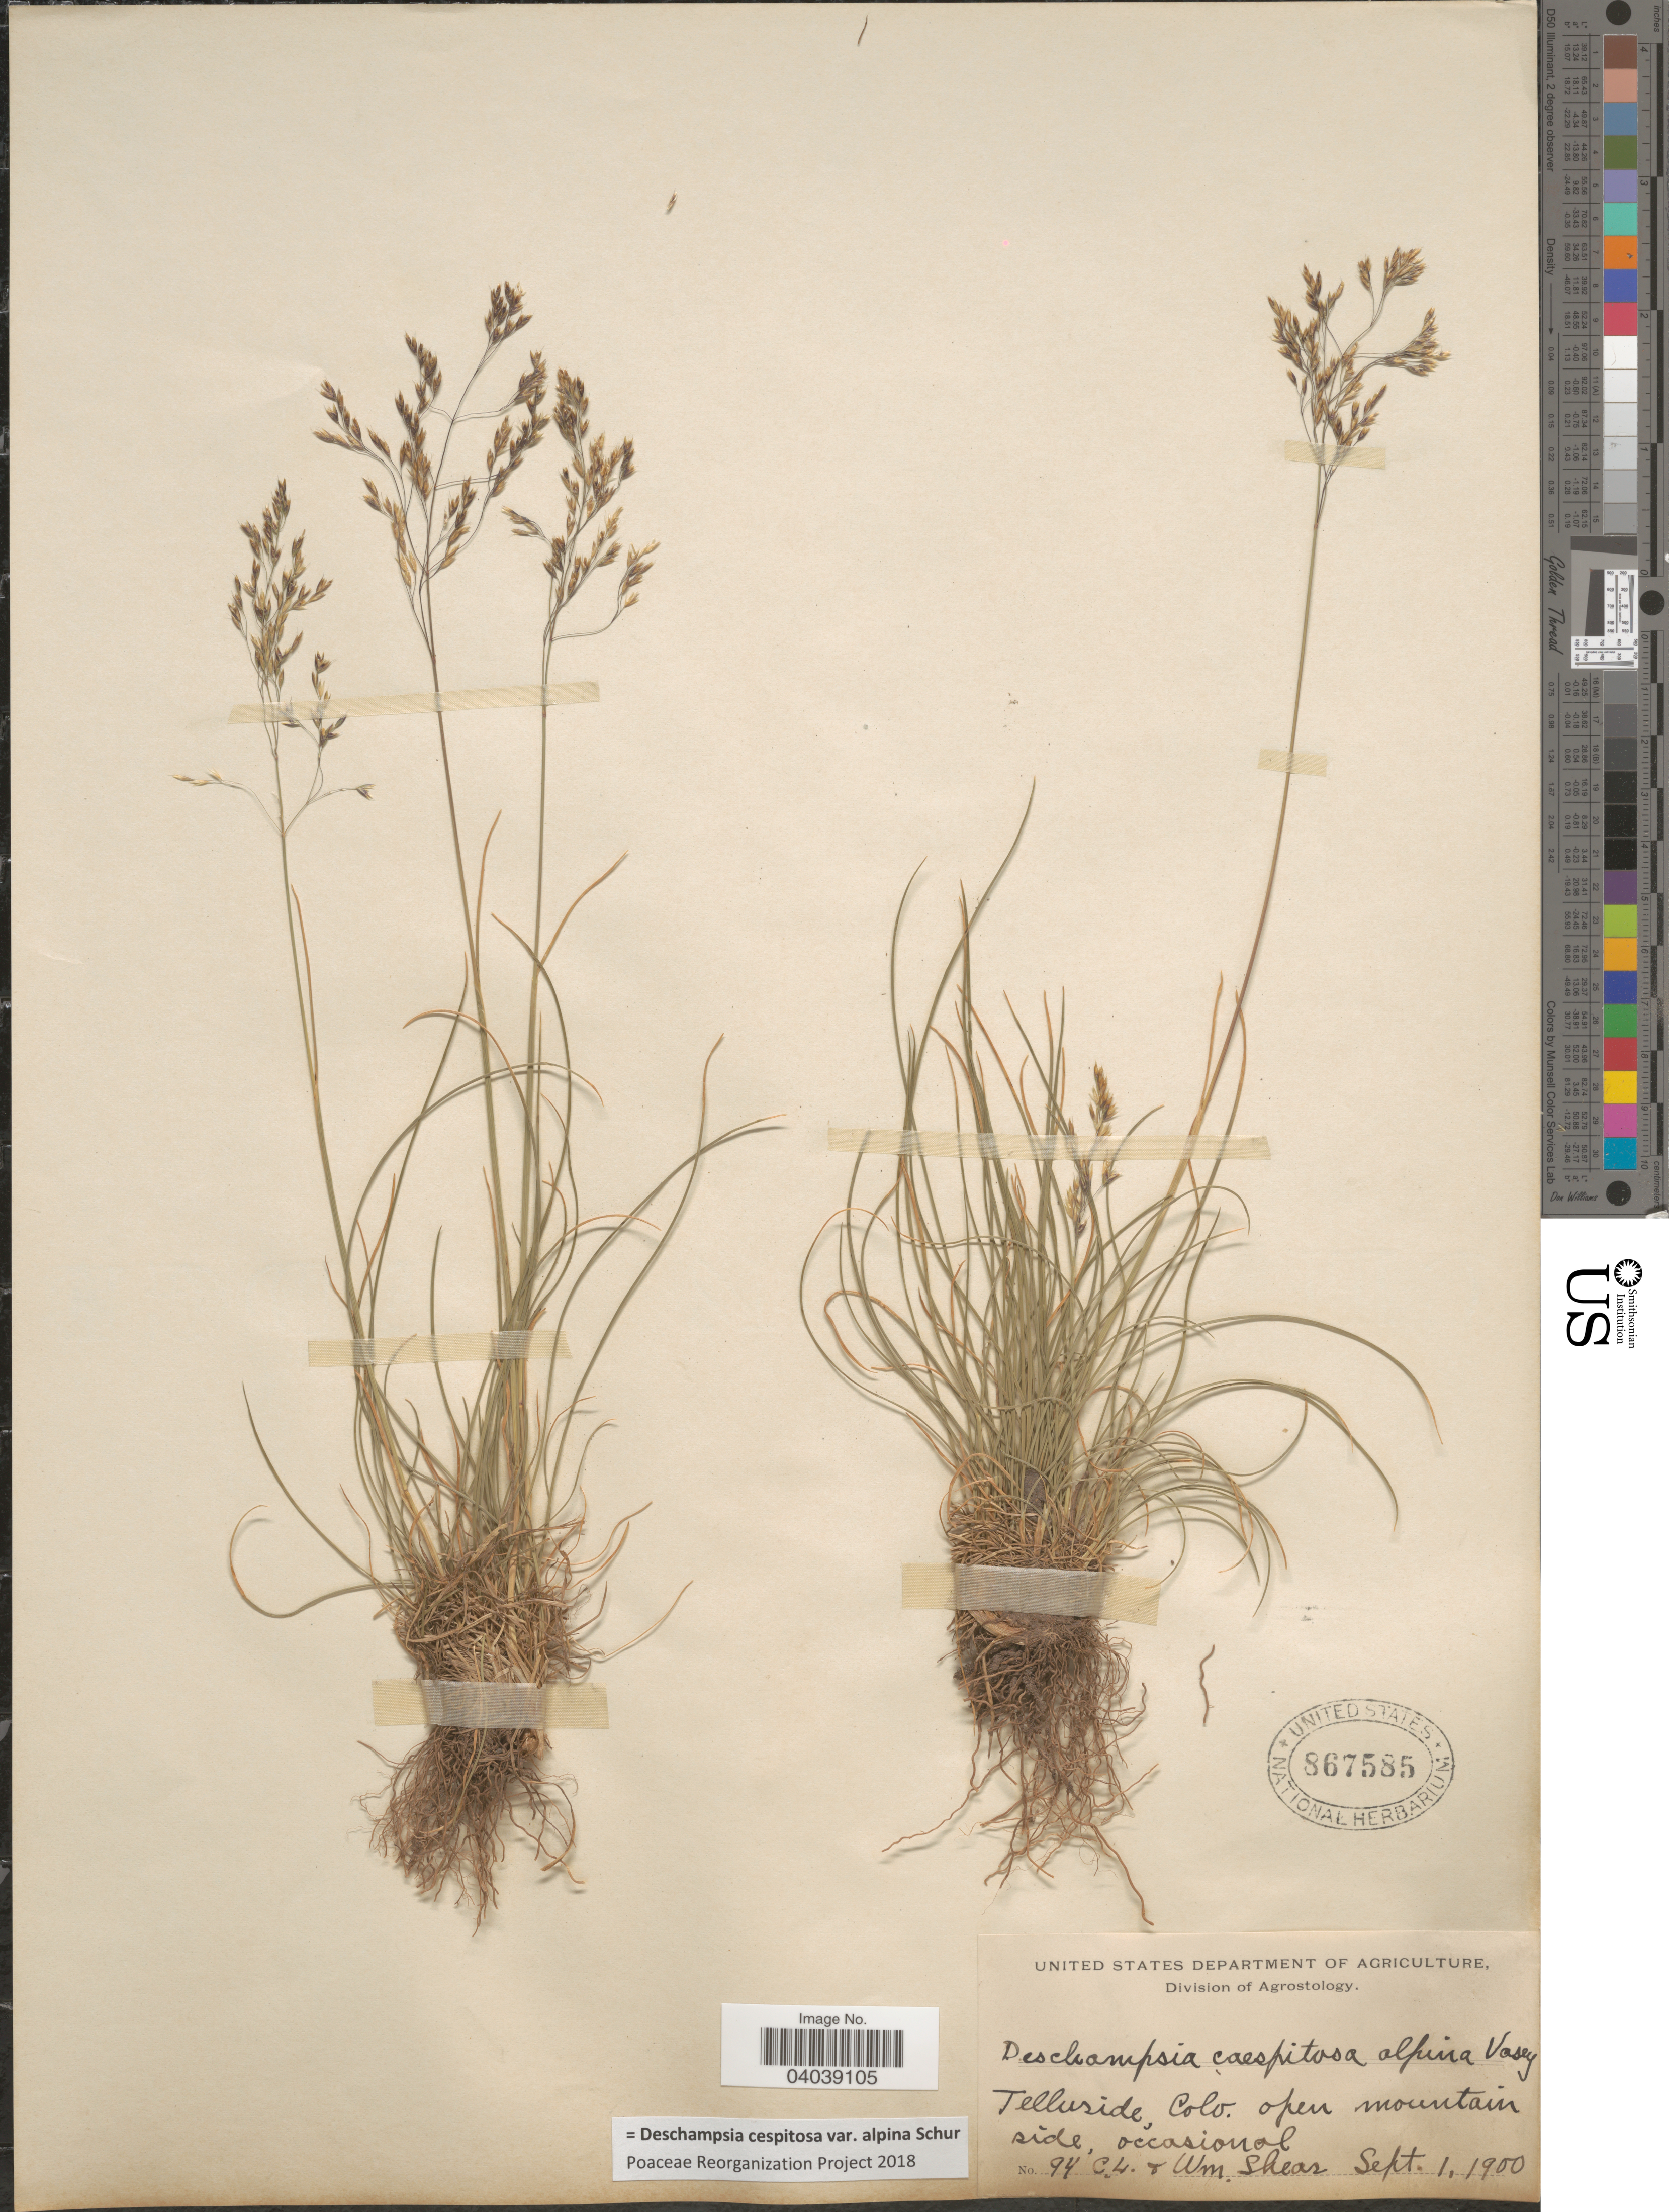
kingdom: Plantae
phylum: Tracheophyta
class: Liliopsida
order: Poales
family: Poaceae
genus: Deschampsia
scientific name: Deschampsia cespitosa var. alpina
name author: Vasey ex W.J. Beal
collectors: C. L. Shear & W. Shear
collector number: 94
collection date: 1900-09-01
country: United States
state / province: Colorado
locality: Telluside.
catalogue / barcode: US 867585